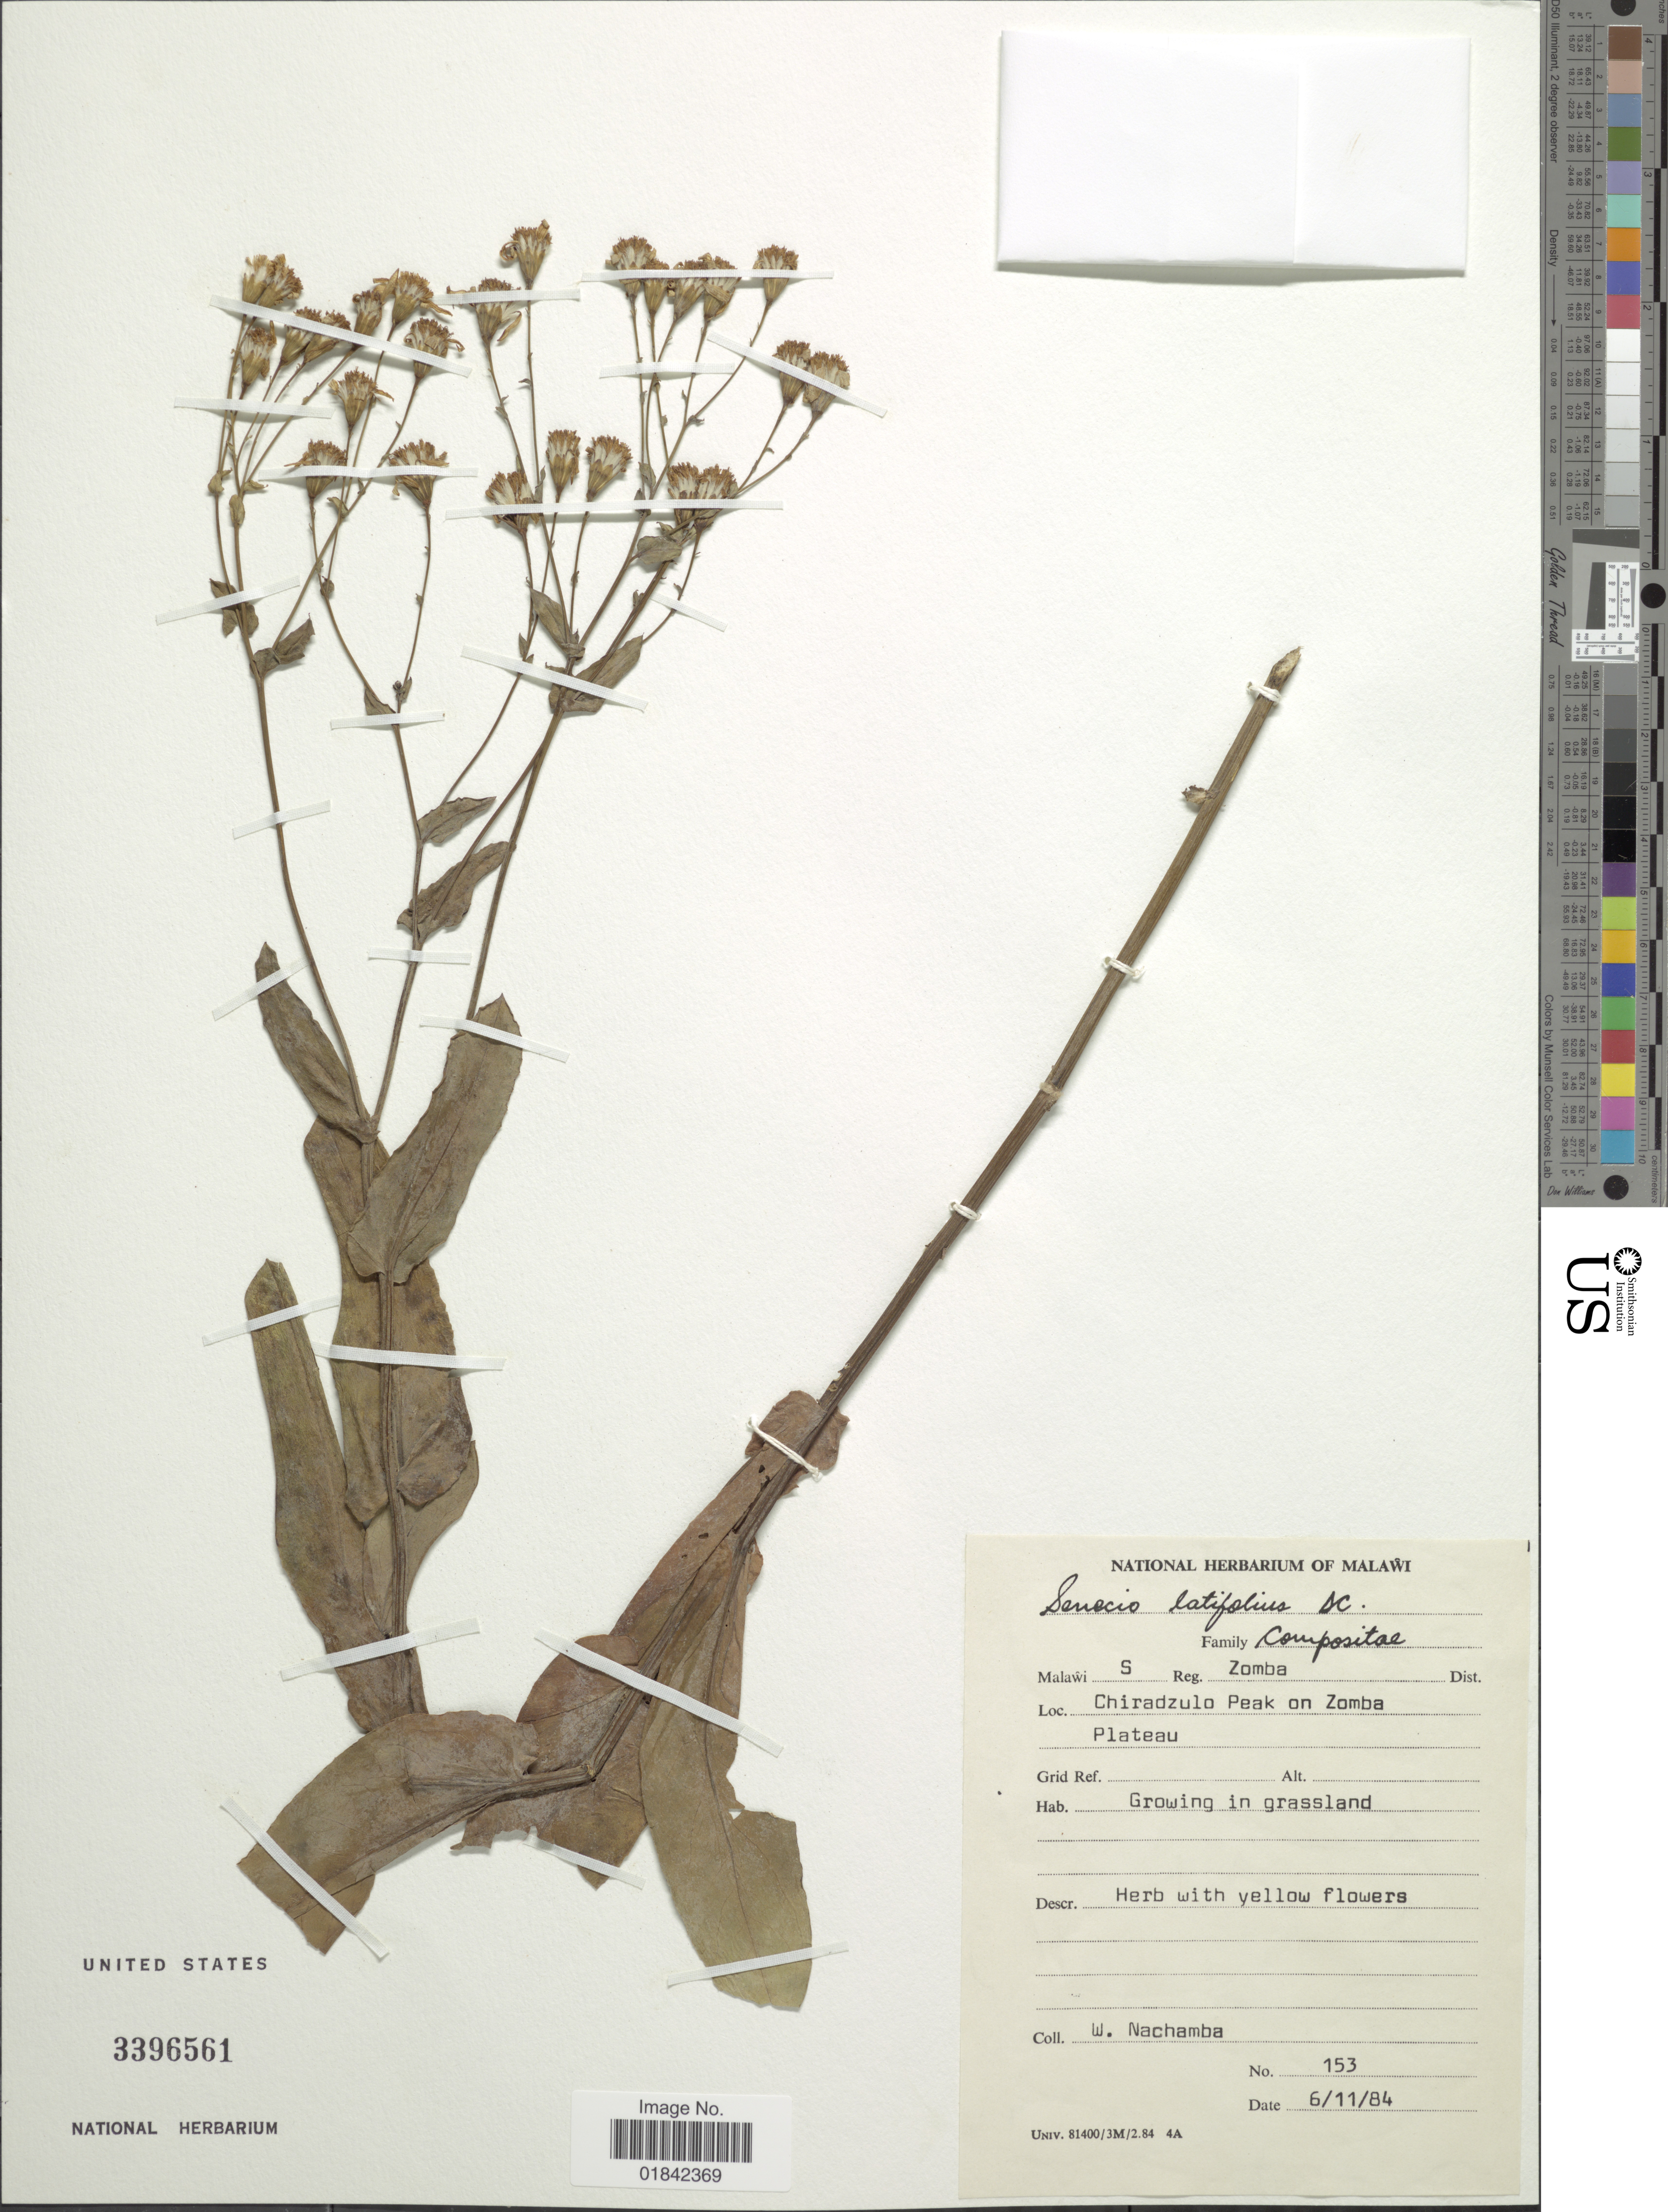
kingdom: Plantae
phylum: Tracheophyta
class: Magnoliopsida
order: Asterales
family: Asteraceae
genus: Senecio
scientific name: Senecio latifolius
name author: DC.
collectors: W. Nachamba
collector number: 153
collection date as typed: Transcribed d/m/y: 6/11/84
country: Malawi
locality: Malawi S, Zomba Dist., Chiradzulo Peak on Zomba Plateau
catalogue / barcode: US 3396561